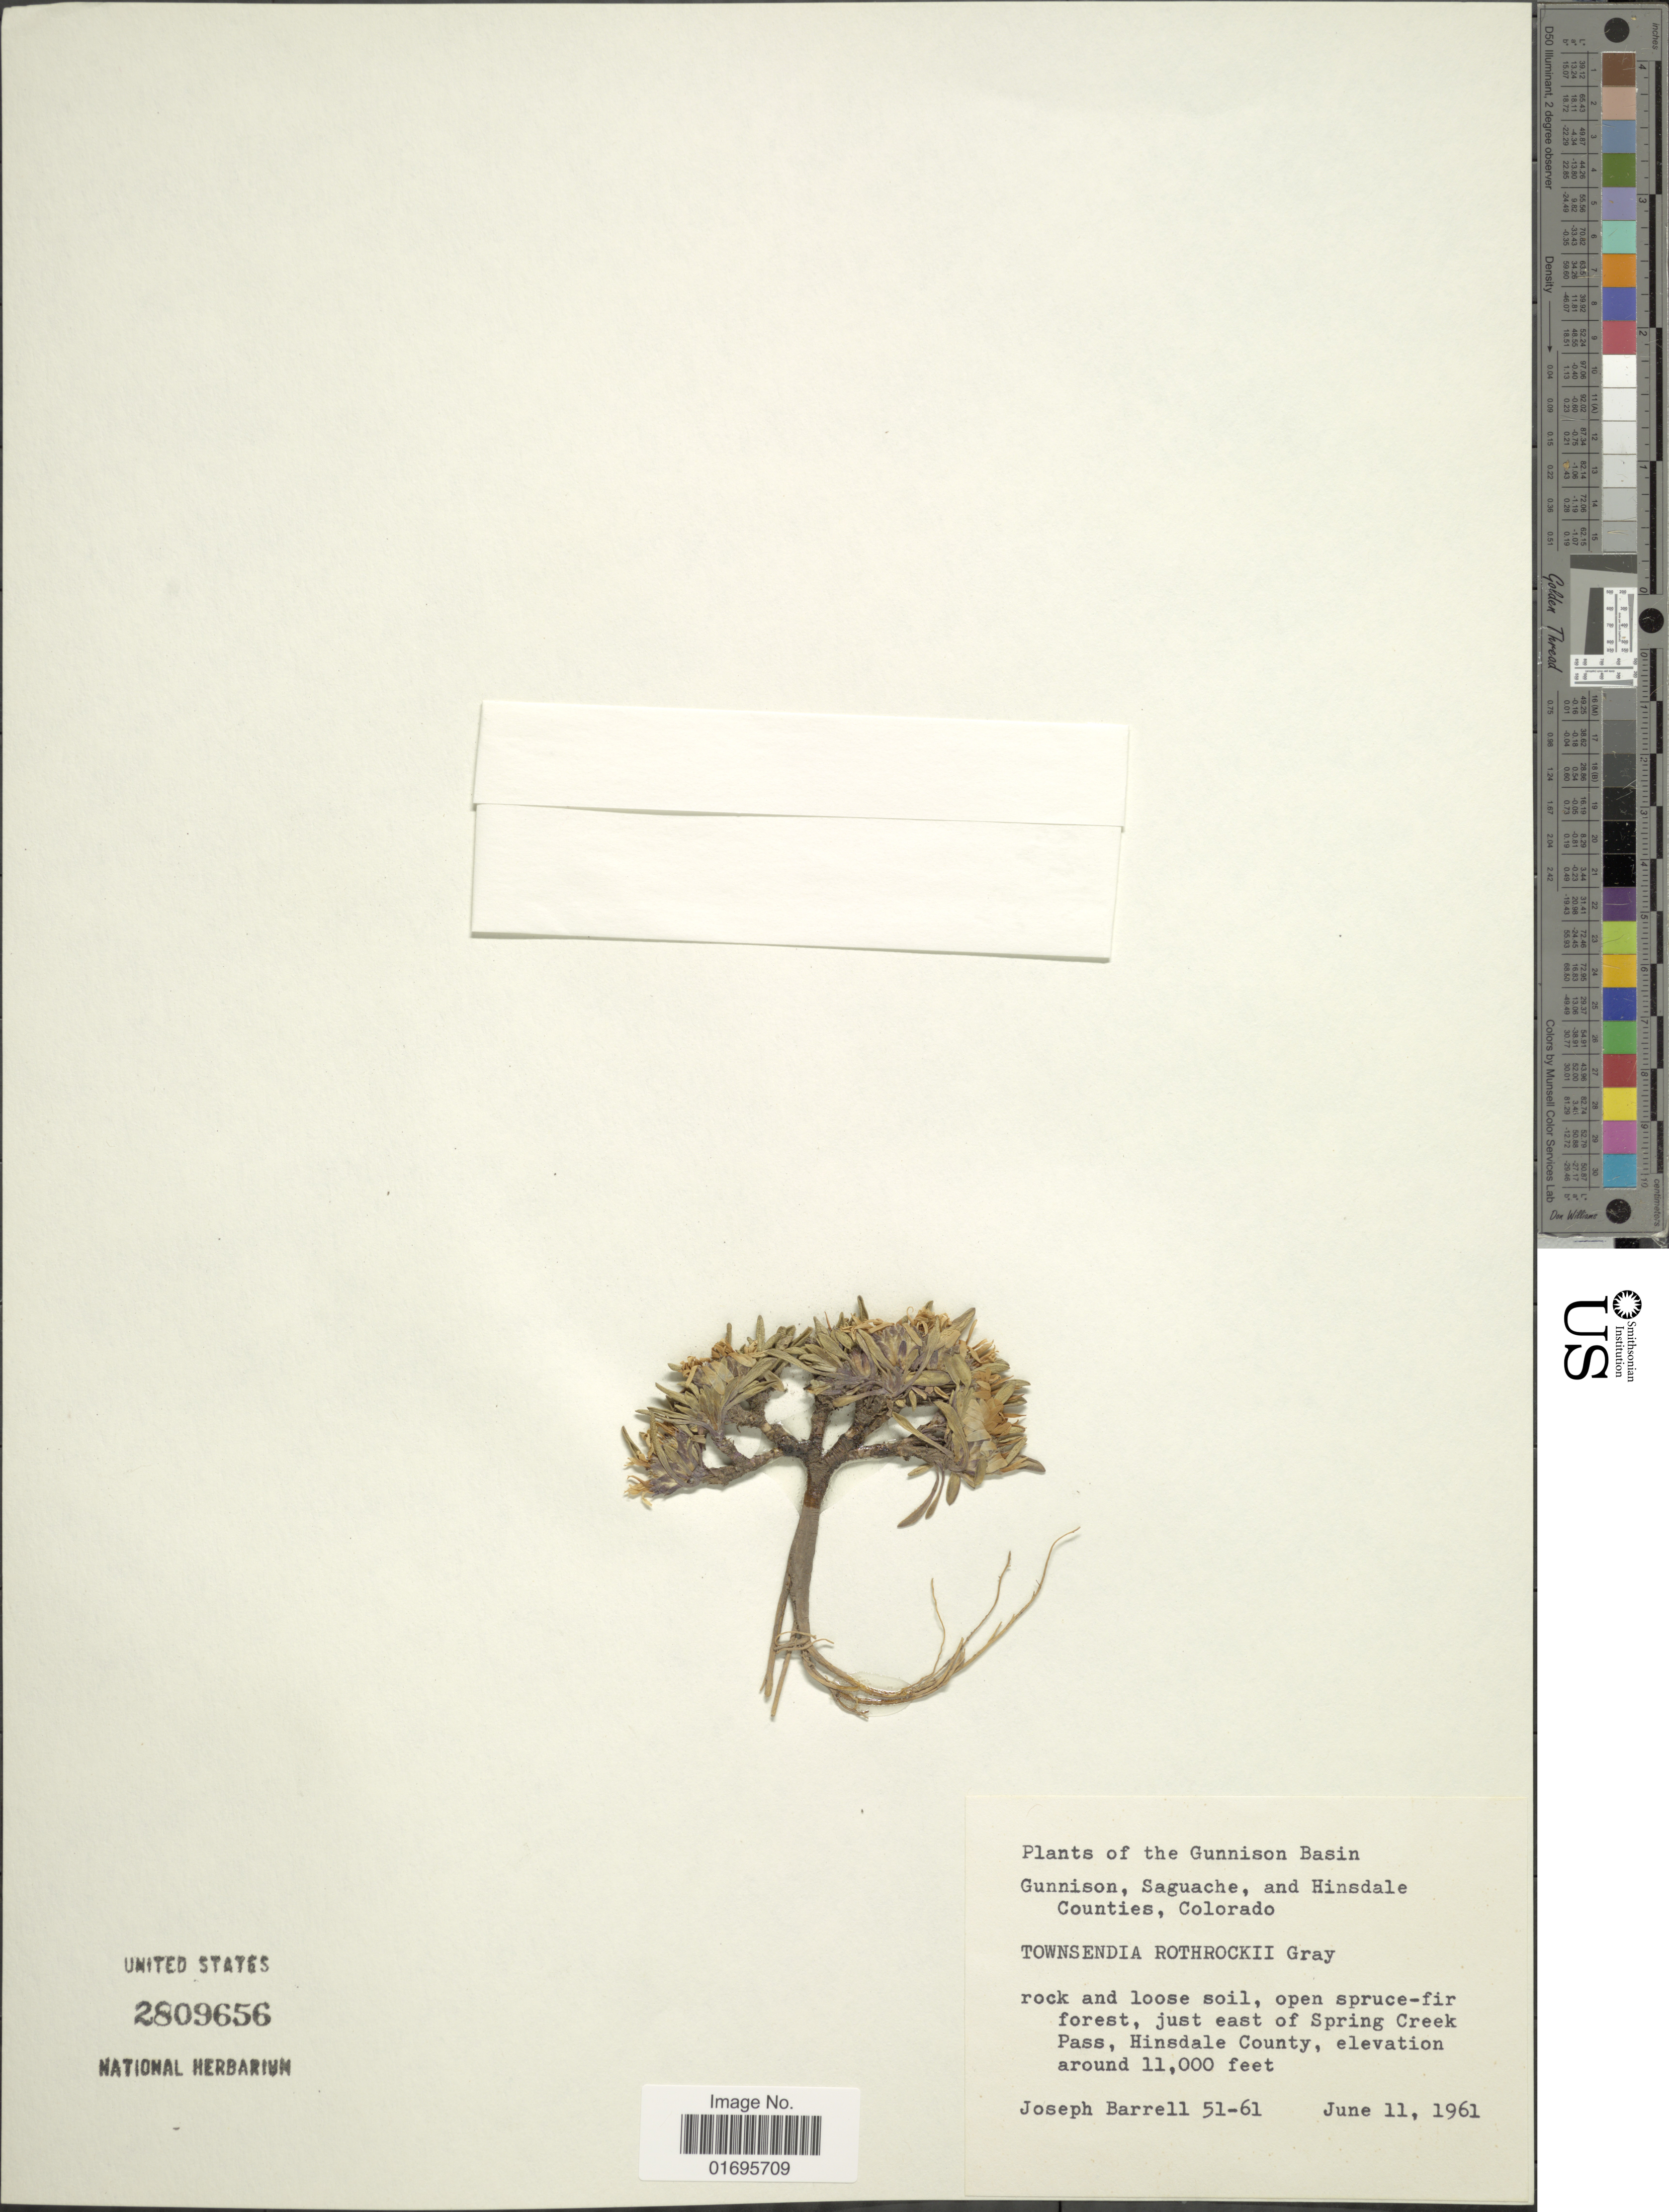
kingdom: Plantae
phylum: Tracheophyta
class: Magnoliopsida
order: Asterales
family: Asteraceae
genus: Townsendia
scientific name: Townsendia rothrockii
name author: A. Gray ex Rothr.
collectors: J. Barrell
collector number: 51-61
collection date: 1961-06-11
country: United States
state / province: Colorado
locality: Gunnison Basin, Gunnison, Saguache, and Hinsdale Counties, rock and loose soil, open spruce-fir forest, just east of Spring Creek Pass, Hinsdale County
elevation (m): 3353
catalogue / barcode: US 2809656